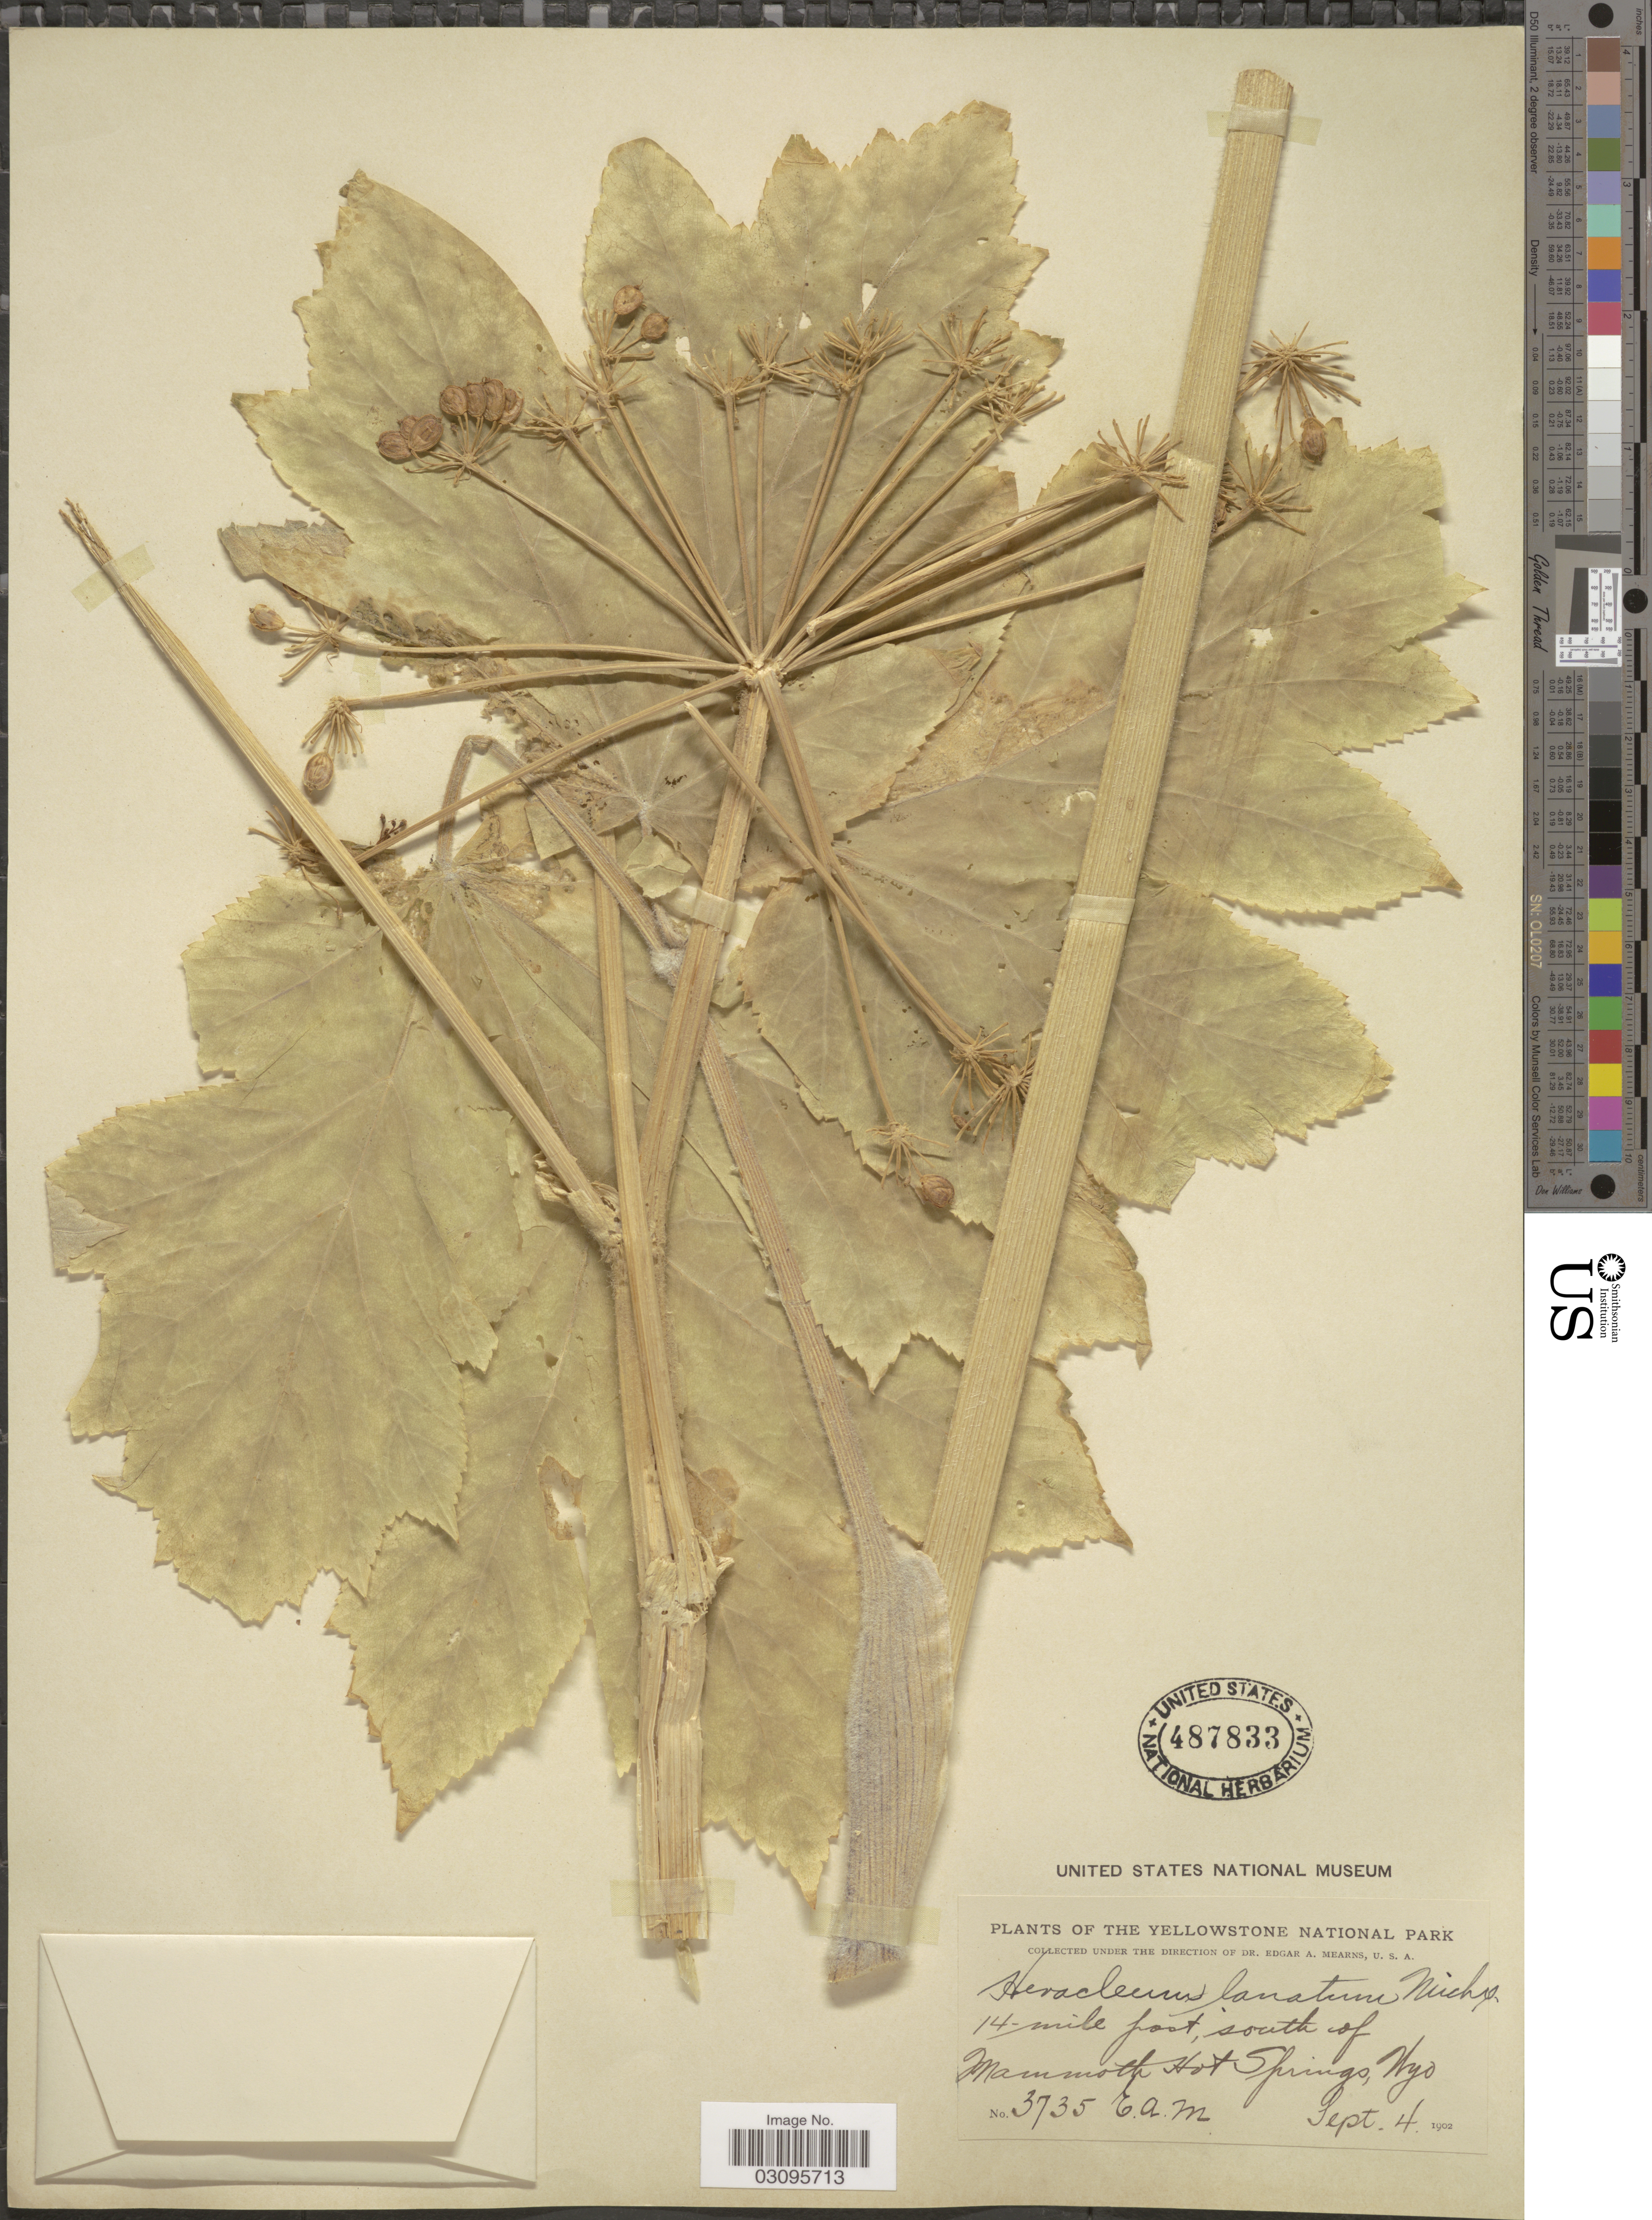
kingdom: Plantae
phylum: Tracheophyta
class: Magnoliopsida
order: Apiales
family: Apiaceae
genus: Heracleum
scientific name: Heracleum lanatum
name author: Michx.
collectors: E. A. Mearns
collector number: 3735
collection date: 1902-09-04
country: United States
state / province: Wyoming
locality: The Yellowstone National Park. 14-mile post, south of Mammoth Hot Springs, Wyo.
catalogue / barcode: US 487833